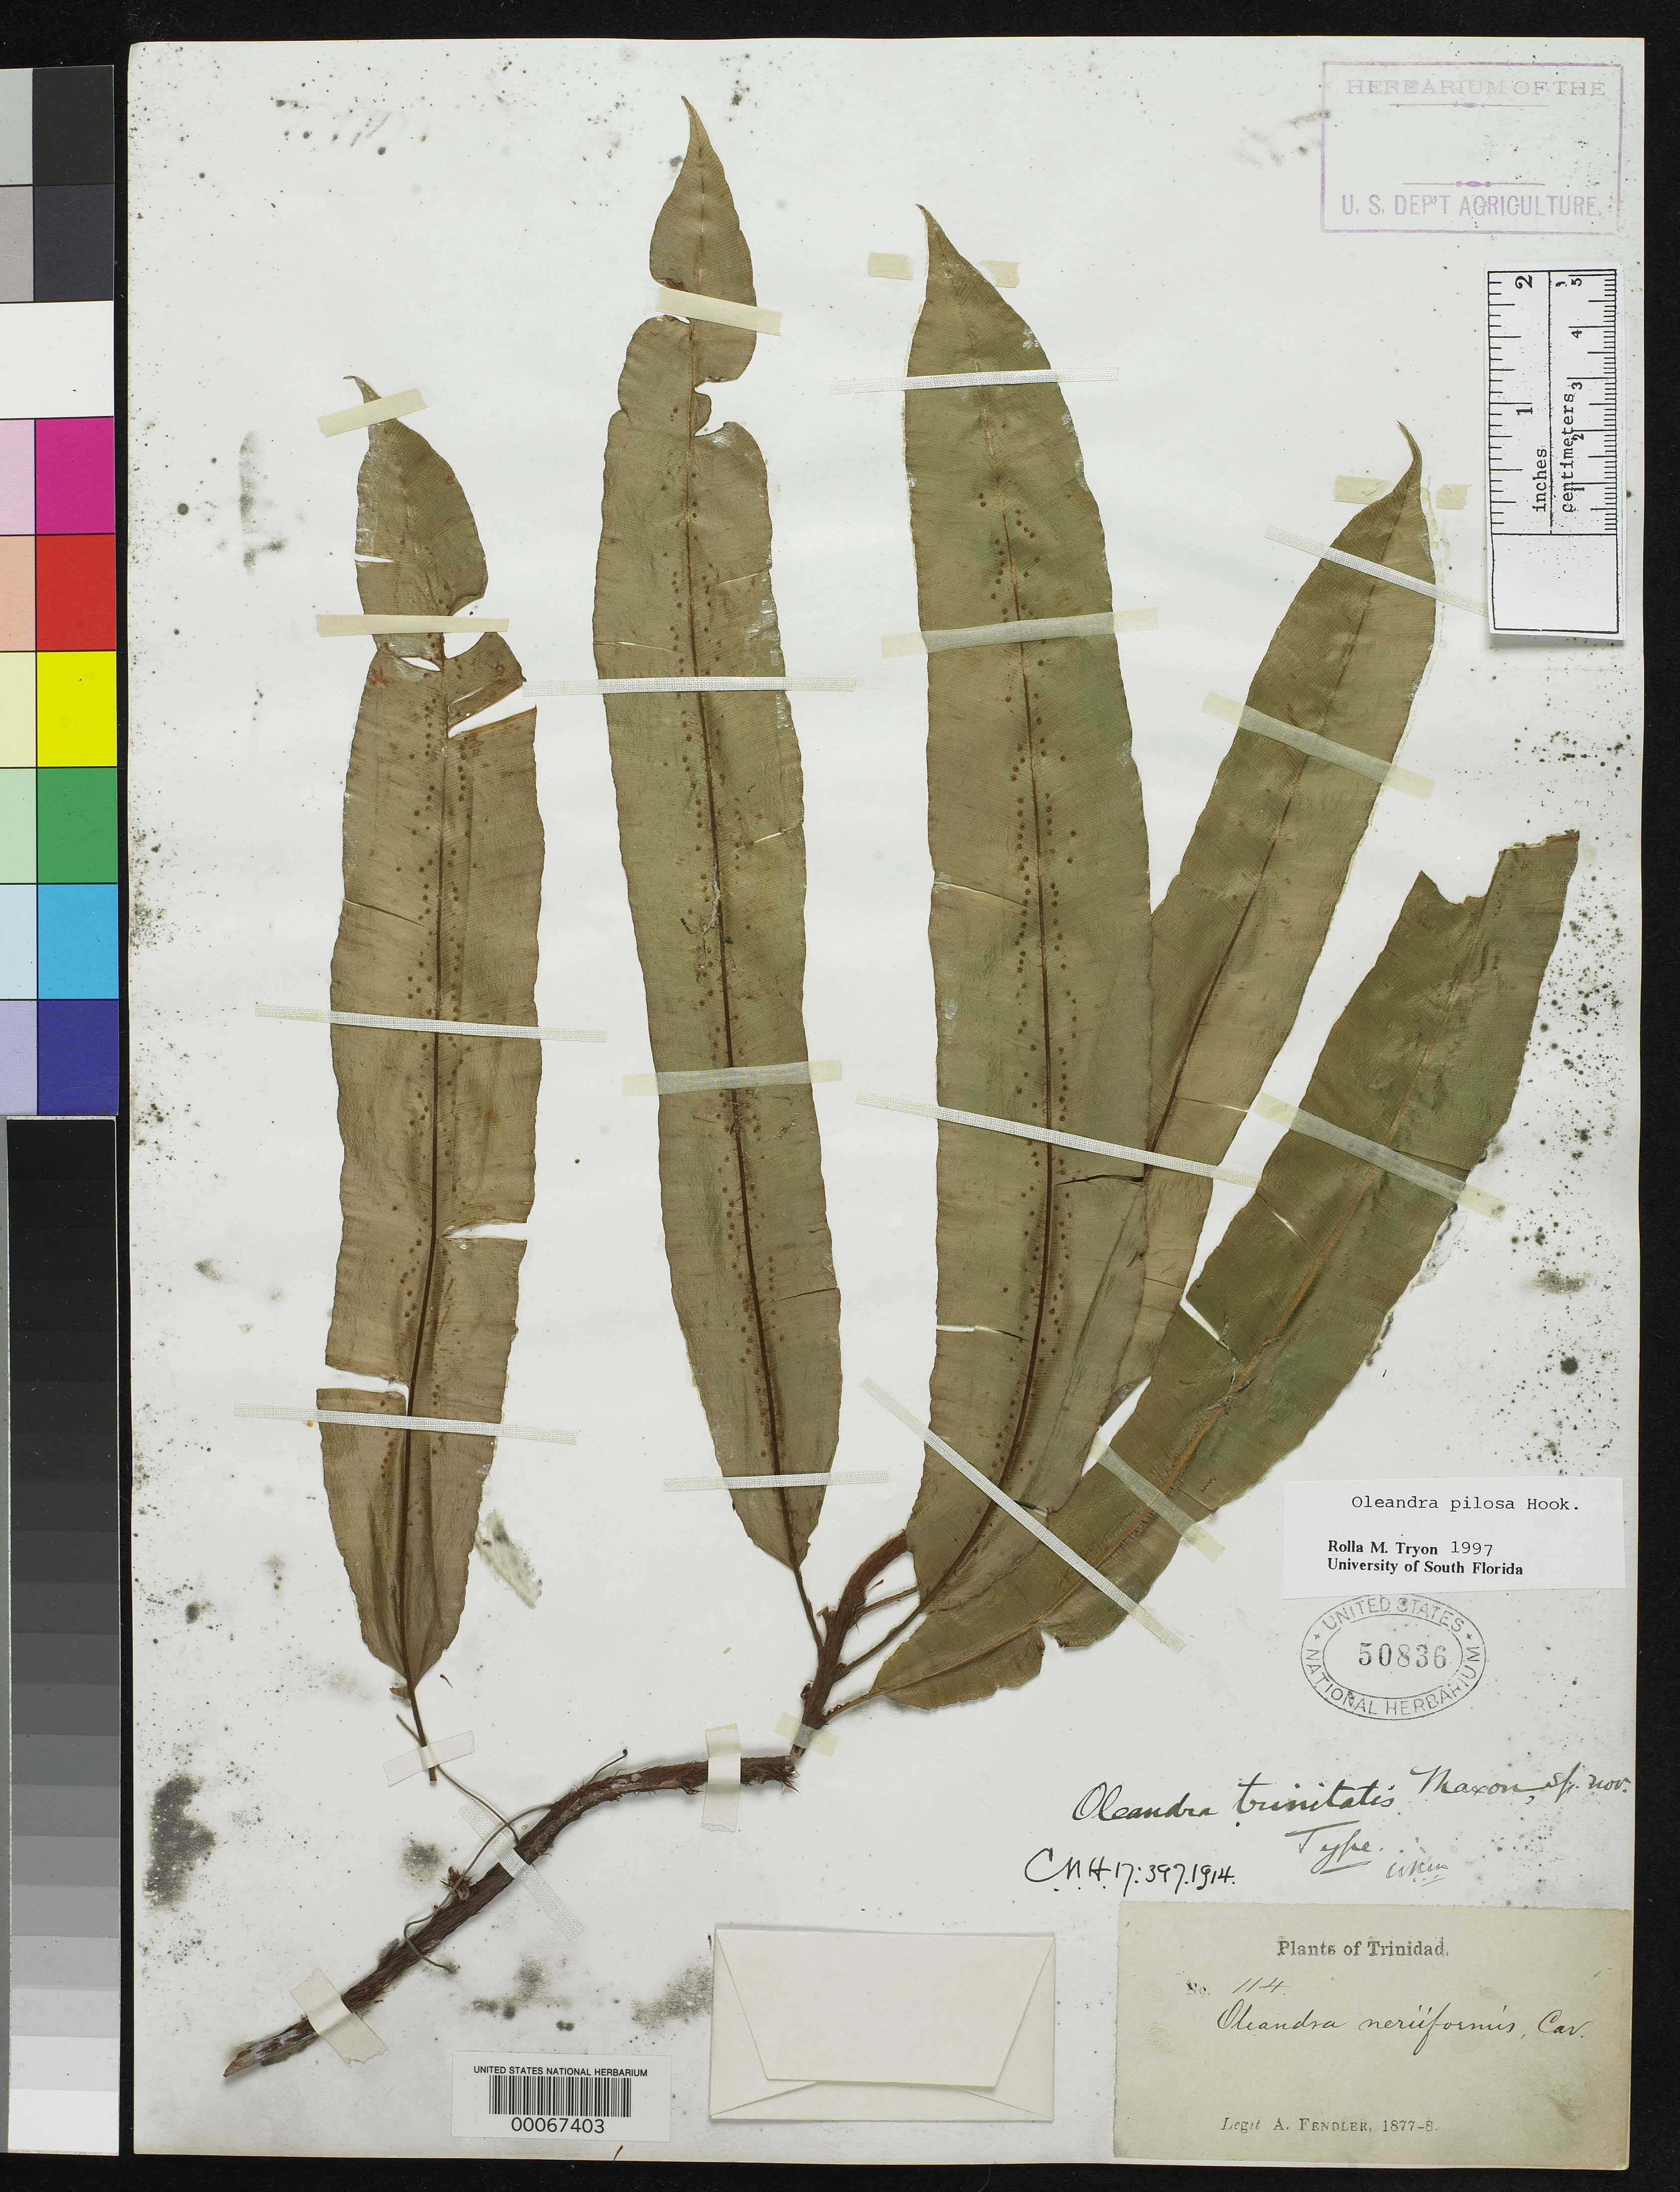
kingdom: Plantae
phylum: Tracheophyta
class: Polypodiopsida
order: Polypodiales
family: Oleandraceae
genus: Oleandra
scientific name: Oleandra trinitatis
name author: Maxon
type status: Holotype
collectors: A. Fendler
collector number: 114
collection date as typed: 1877 to -- --- 1878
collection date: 1877/1878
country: Trinidad and Tobago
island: Trinidad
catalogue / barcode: US 50836